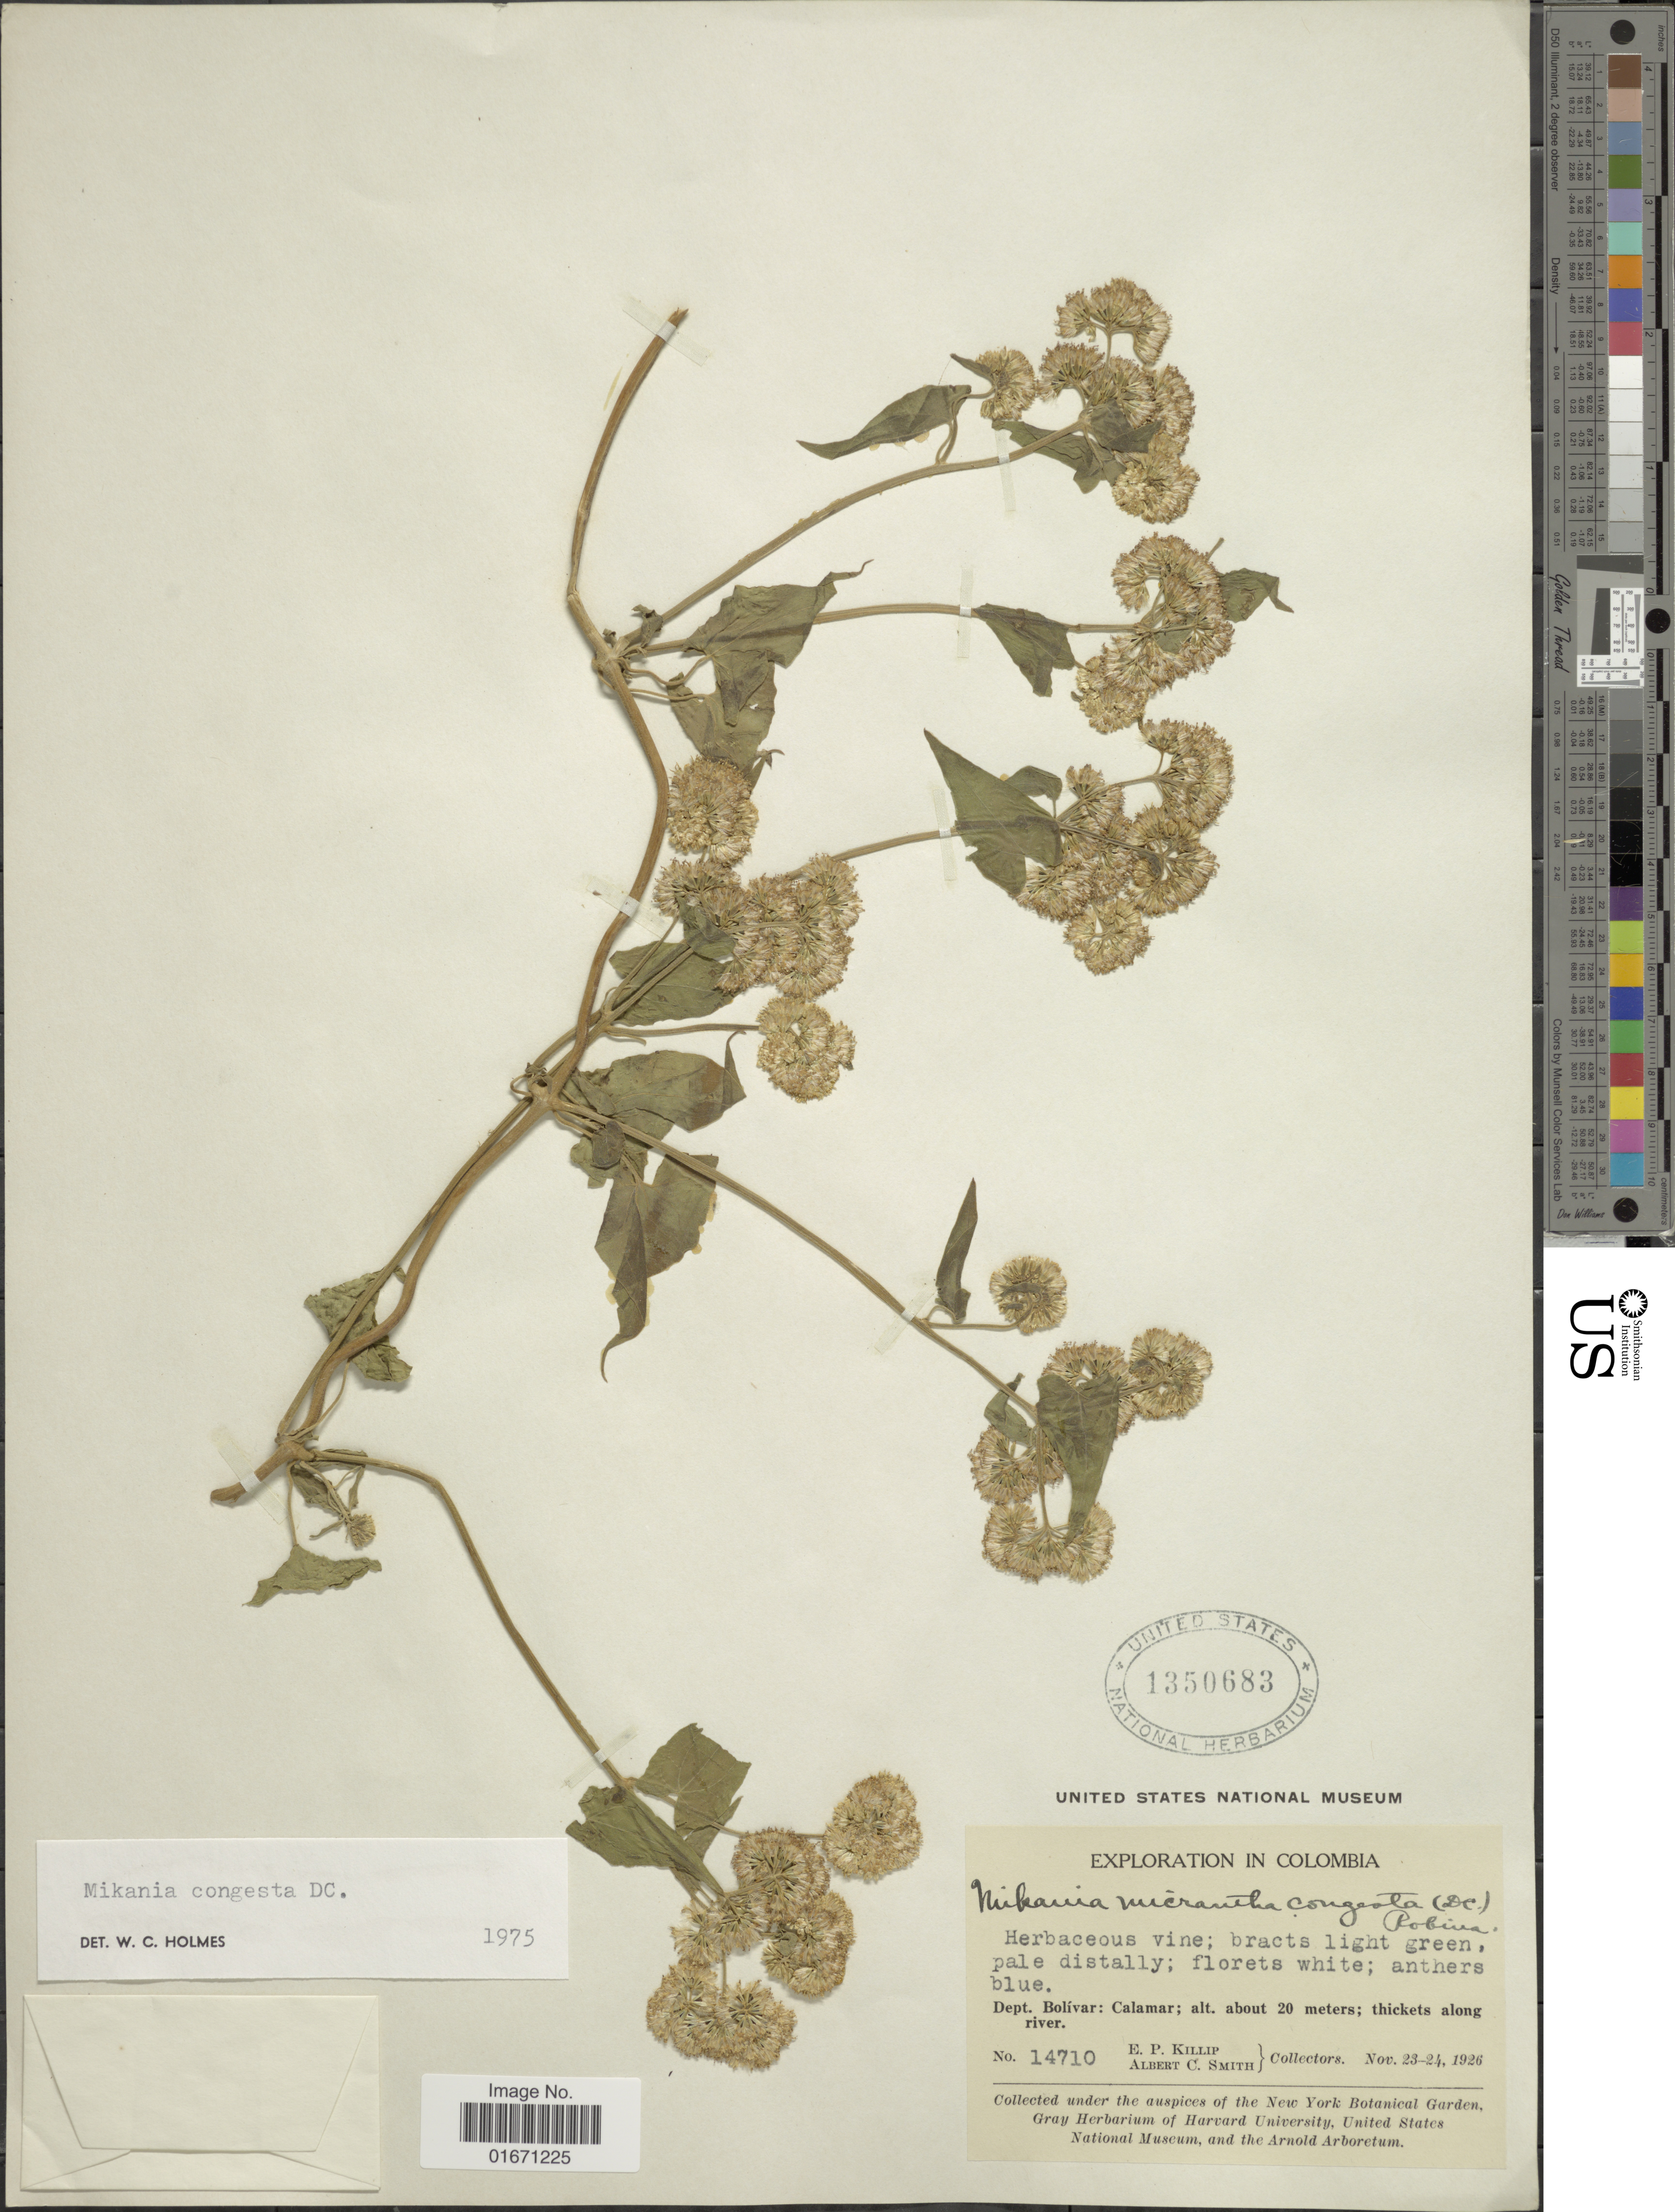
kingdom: Plantae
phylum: Tracheophyta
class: Magnoliopsida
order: Asterales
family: Asteraceae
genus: Mikania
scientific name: Mikania congesta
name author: DC.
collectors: E. P. Killip & A. C. Smith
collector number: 14710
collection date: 1926-11-23/1926-11-24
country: Colombia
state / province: Bolívar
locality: Calamar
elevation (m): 20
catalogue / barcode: US 1350683